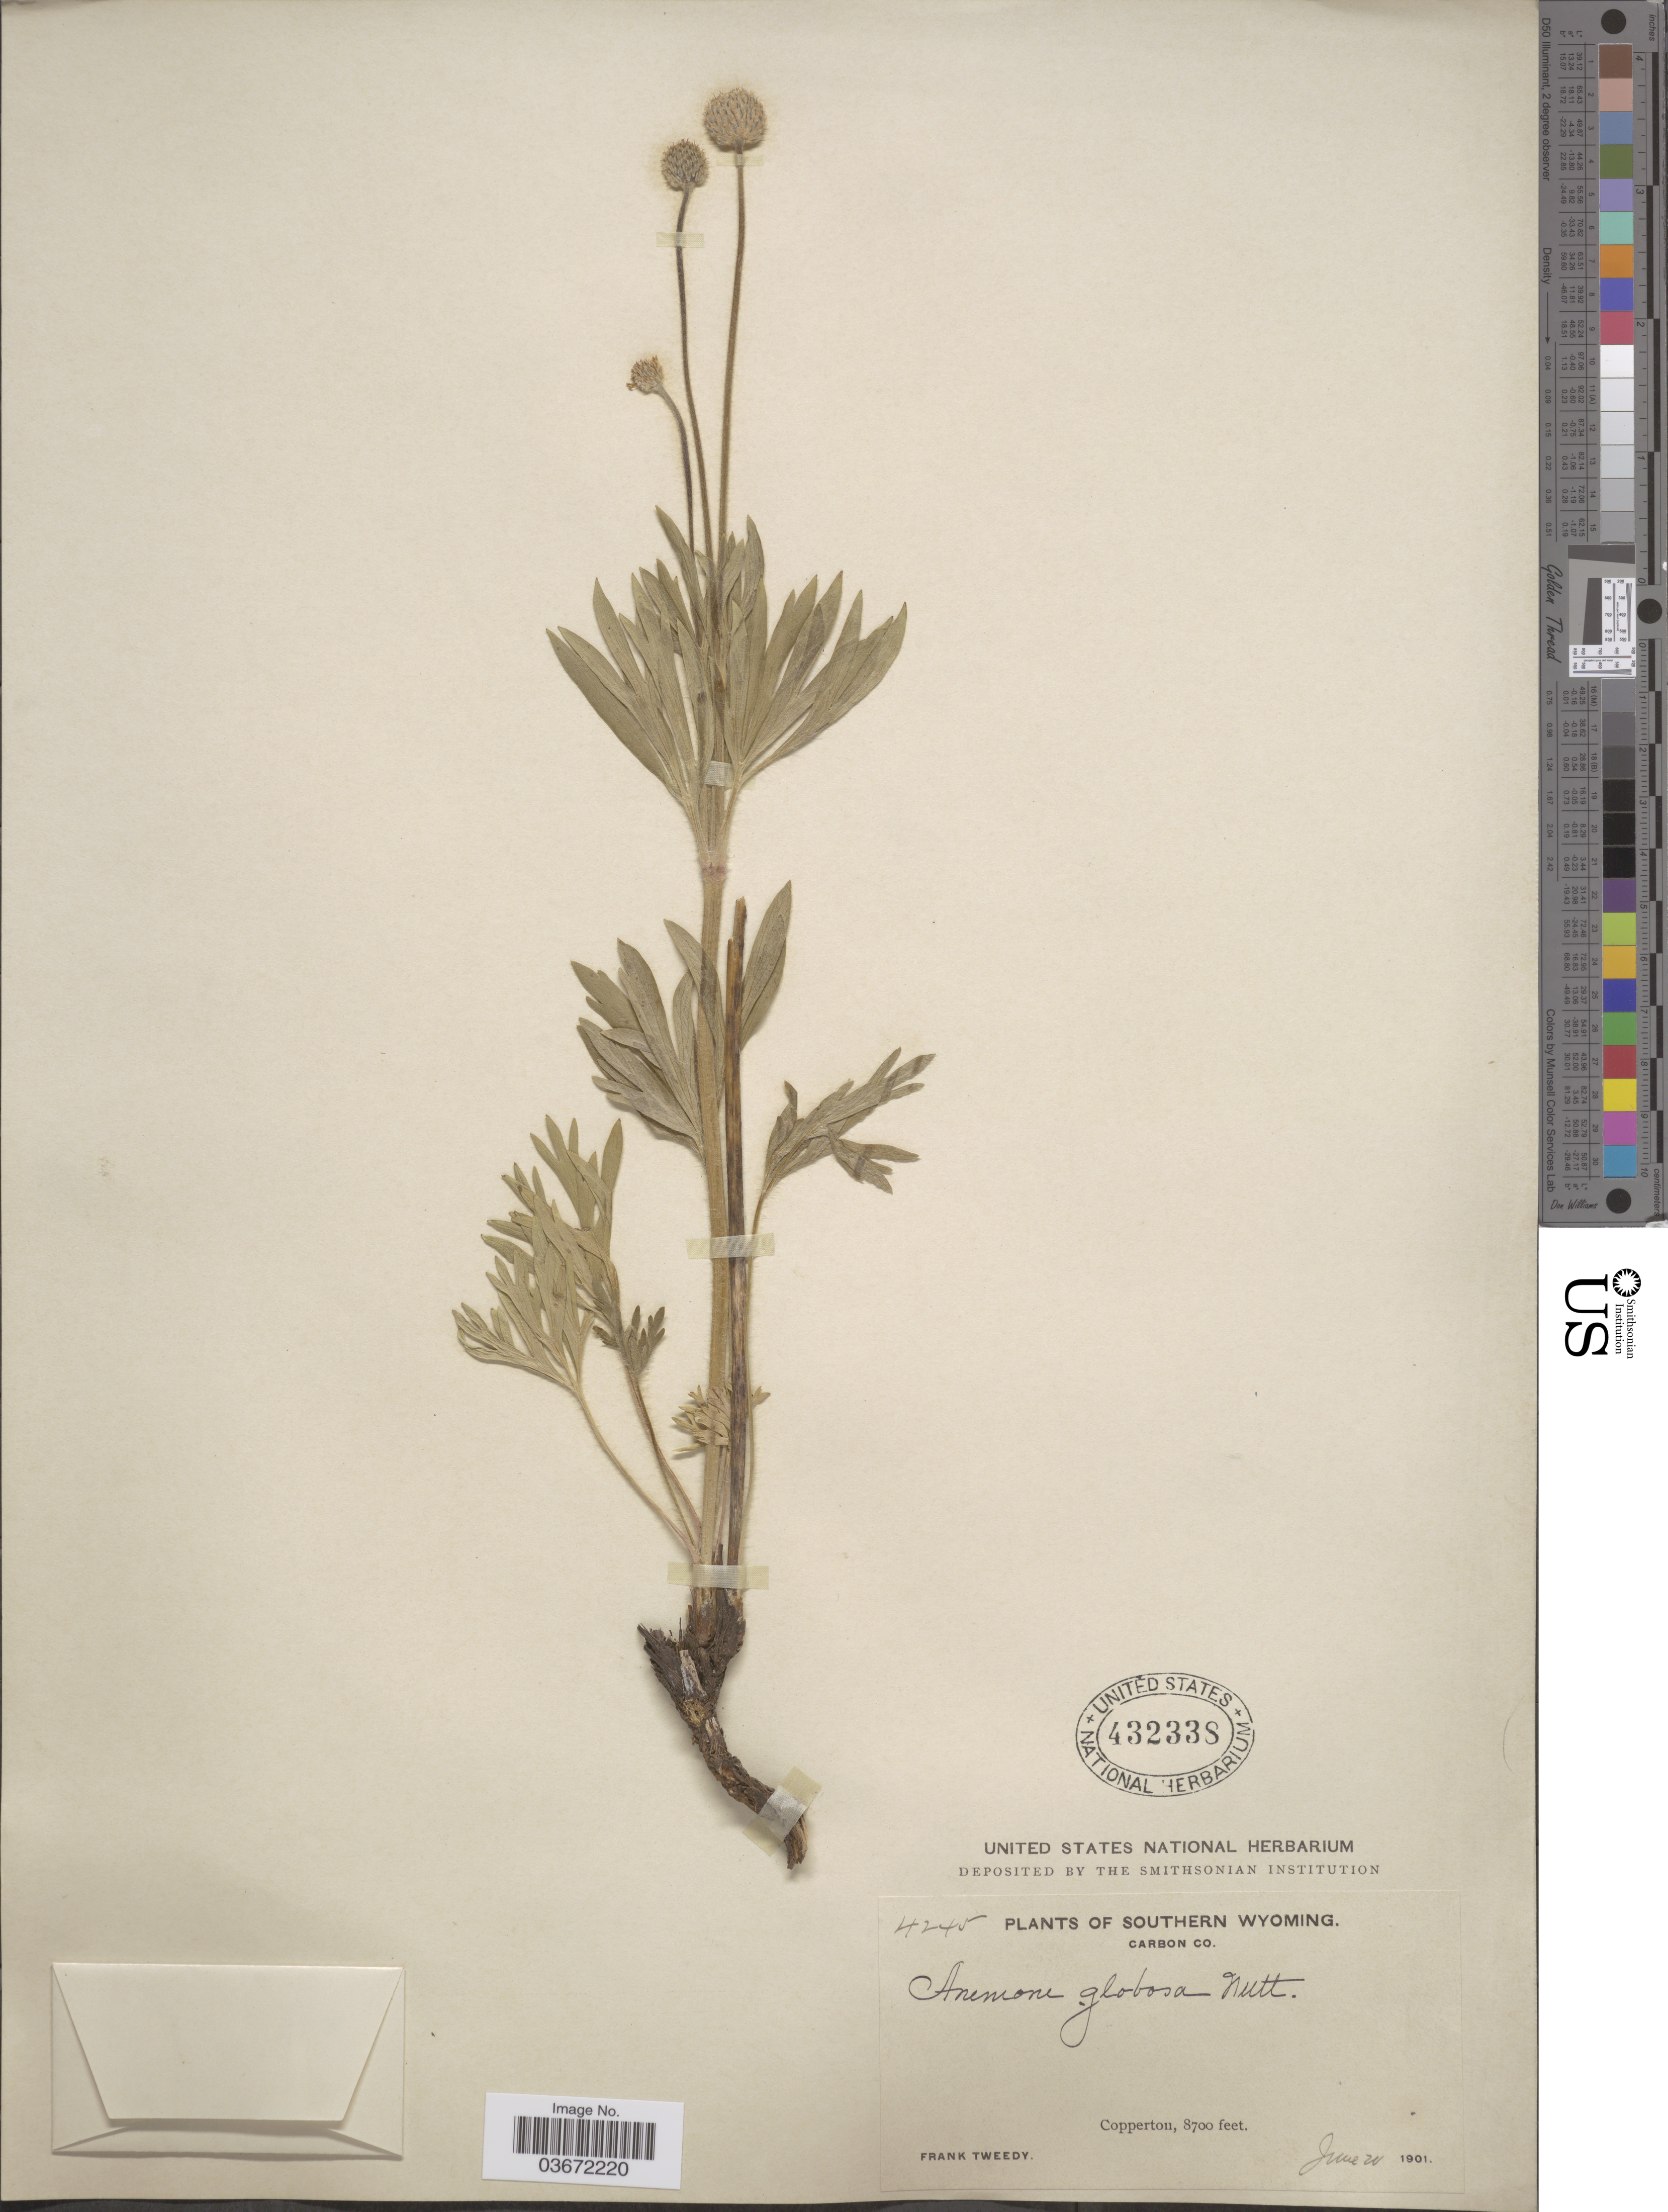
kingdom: Plantae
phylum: Tracheophyta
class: Magnoliopsida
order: Ranunculales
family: Ranunculaceae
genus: Anemone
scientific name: Anemone globosa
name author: (Torr. & A. Gray) Nutt. ex A. Heller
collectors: F. Tweedy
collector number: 4245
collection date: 1901-06-20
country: United States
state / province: Wyoming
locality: Southern Wyoming. Carbon Co. Copperton.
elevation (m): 2652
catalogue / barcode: US 432338